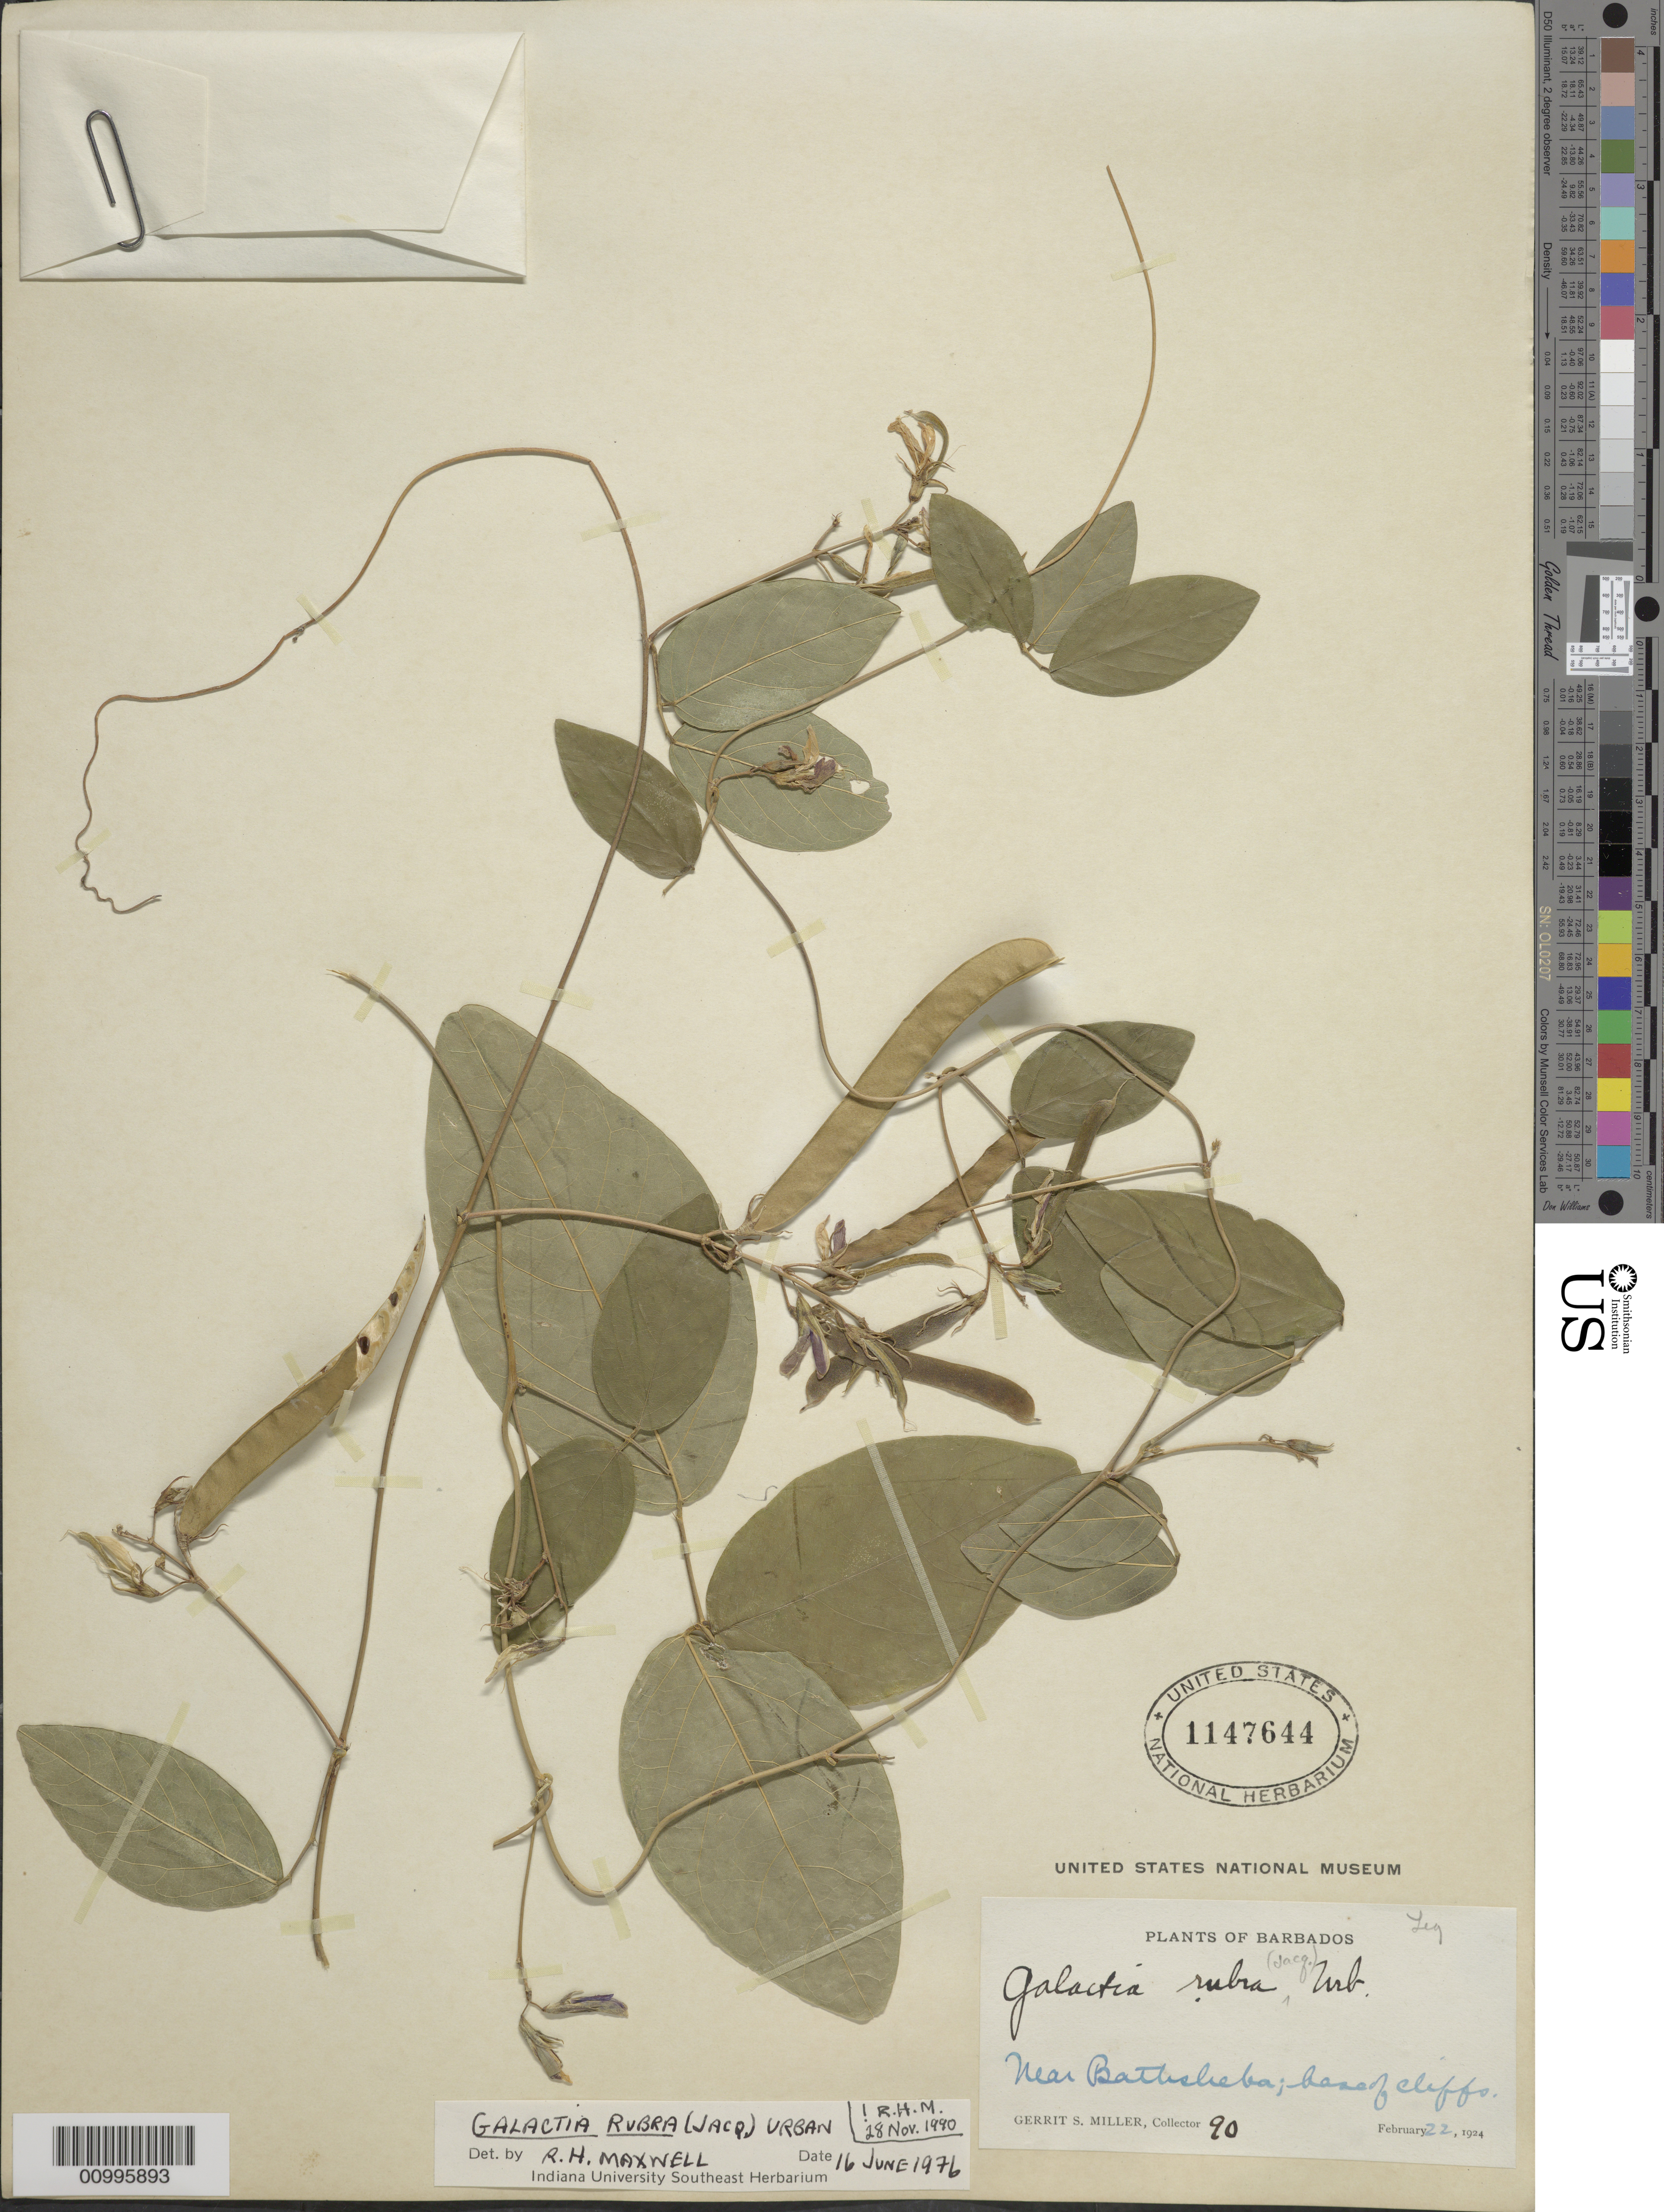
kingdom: Plantae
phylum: Tracheophyta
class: Magnoliopsida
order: Fabales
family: Fabaceae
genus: Galactia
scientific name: Galactia rubra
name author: (Jacq.) Urb.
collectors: G. S. Miller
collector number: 90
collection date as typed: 22 Feb 1924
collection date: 1924-02-22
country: Barbados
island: Barbados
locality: Near Bathsheba, base of cliffs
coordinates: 0 N, 0 E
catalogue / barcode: US 1147644